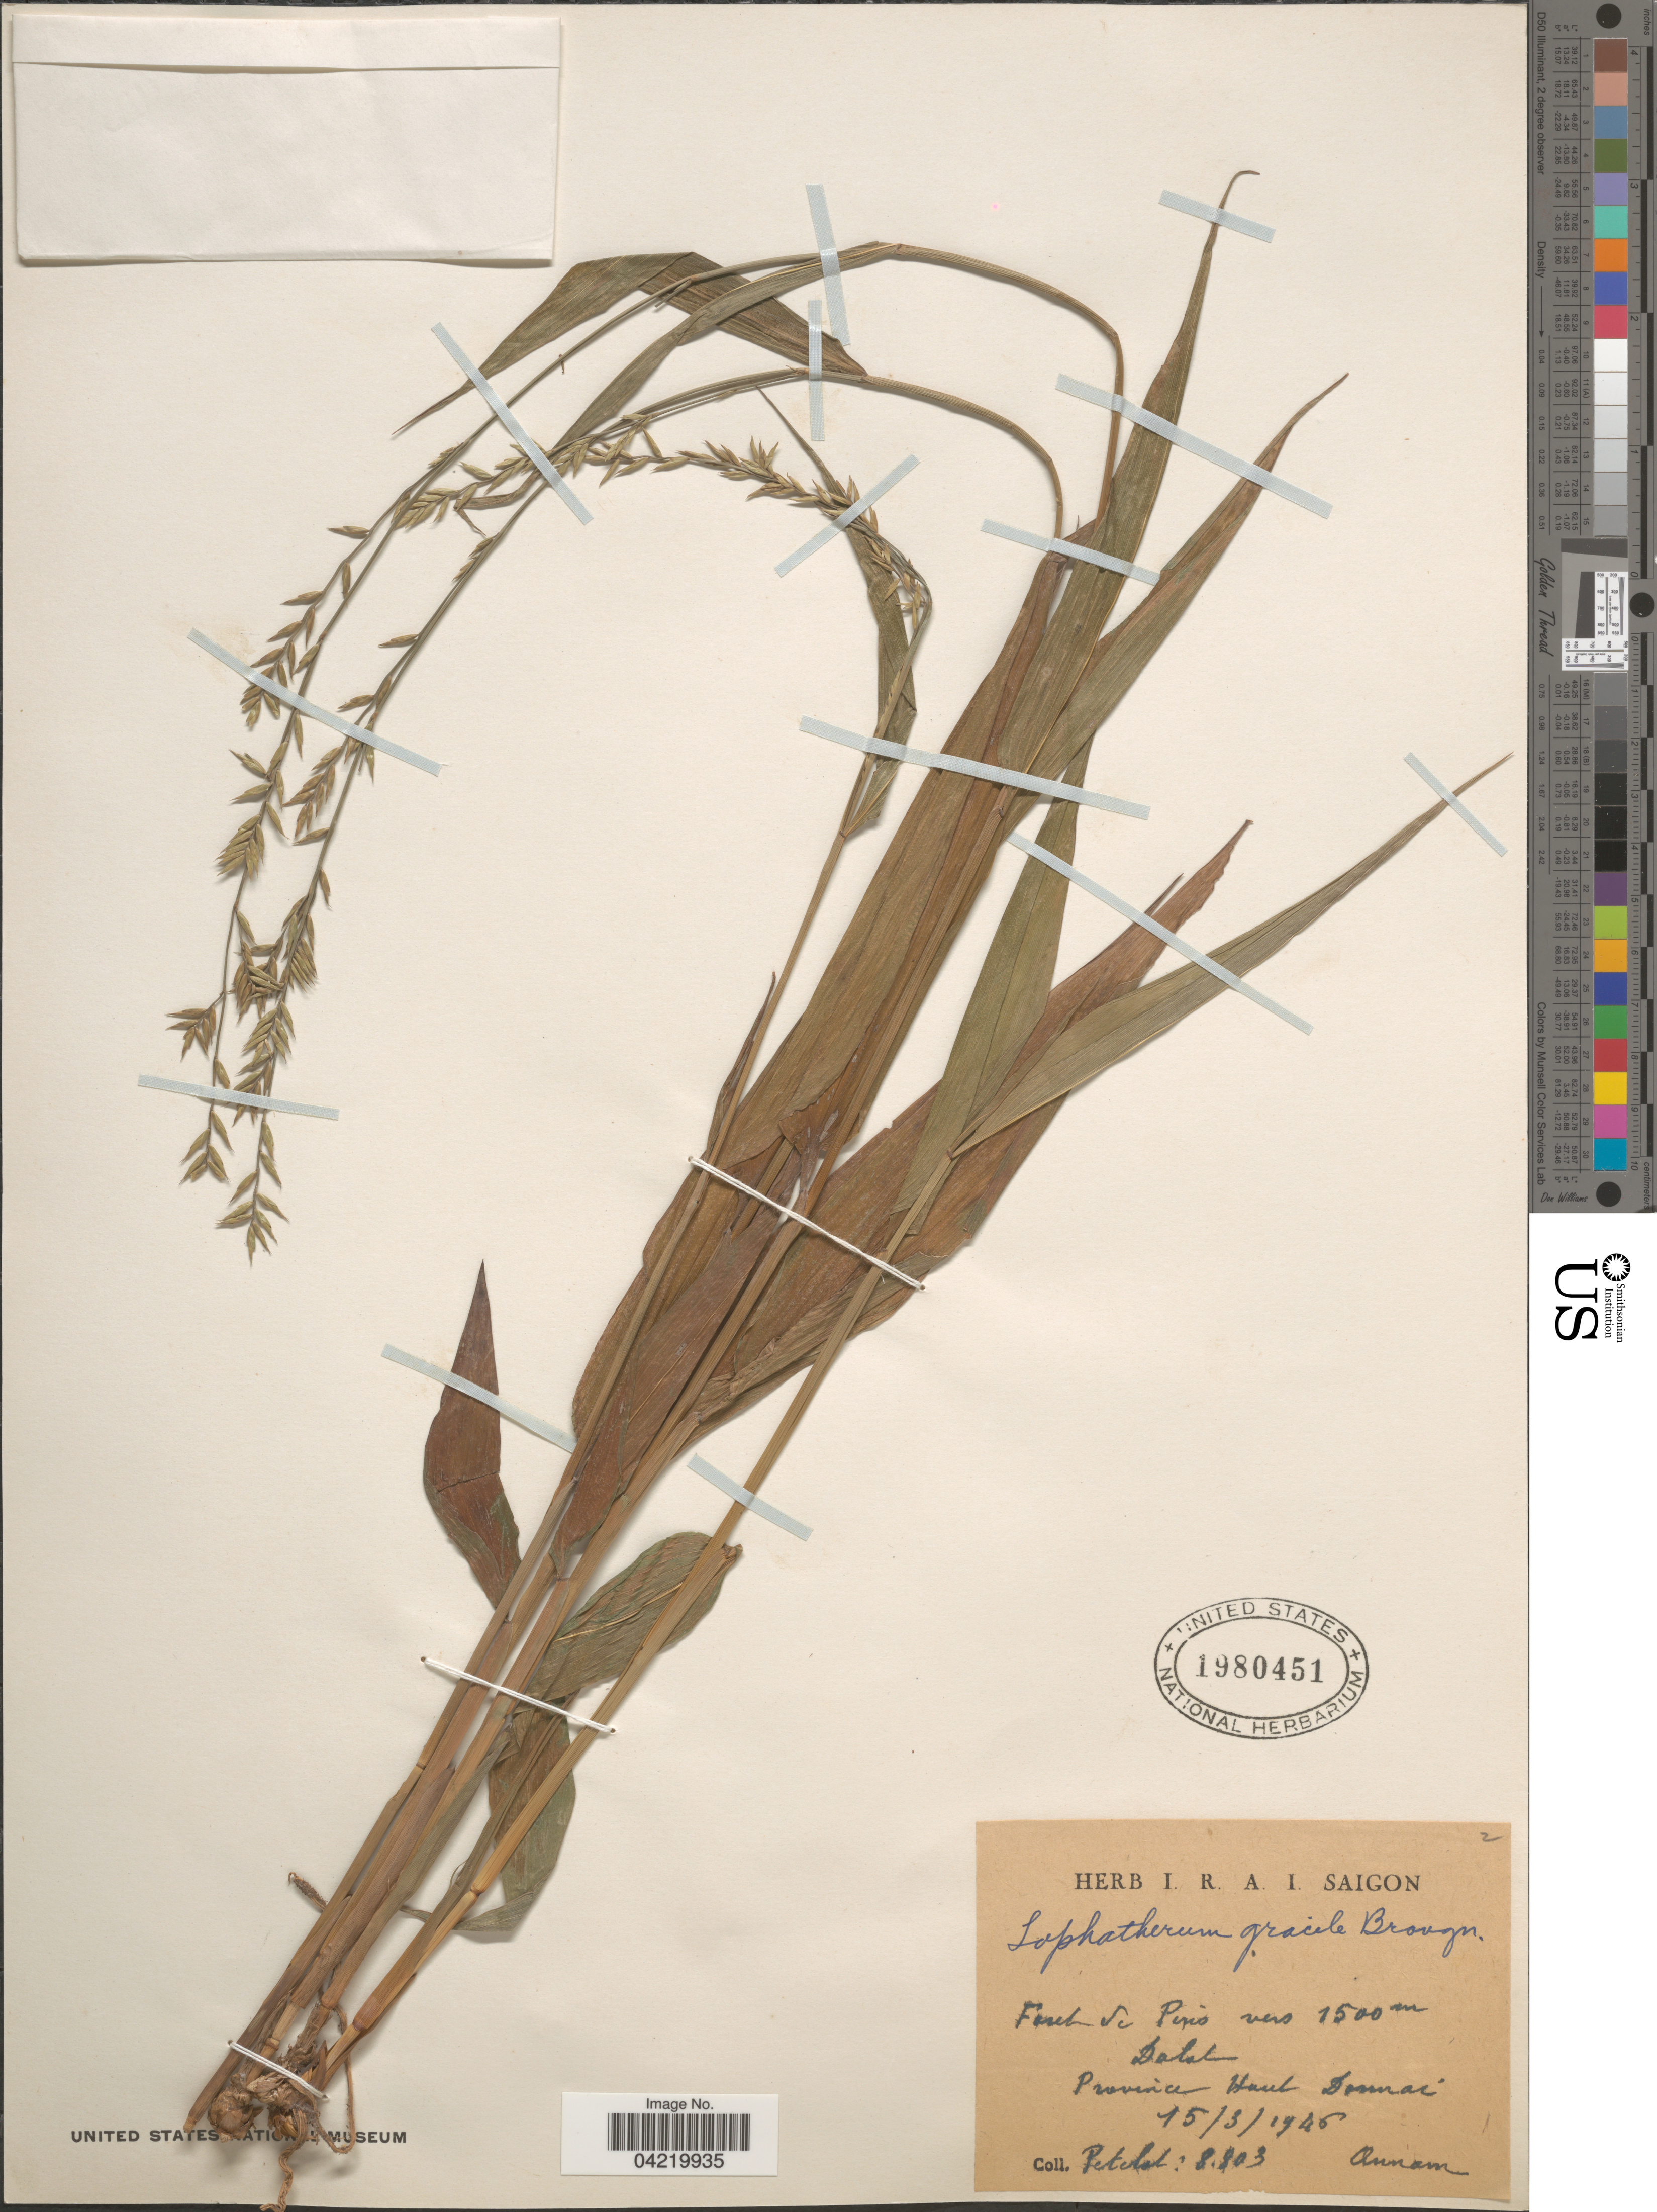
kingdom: Plantae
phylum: Tracheophyta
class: Liliopsida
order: Poales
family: Poaceae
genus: Lophatherum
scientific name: Lophatherum gracile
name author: Brongn.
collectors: Pételot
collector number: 8803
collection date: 1945-03-15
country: Vietnam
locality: Dalat. Province Haut Donnai. Annam.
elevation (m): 1500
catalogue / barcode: US 1980451